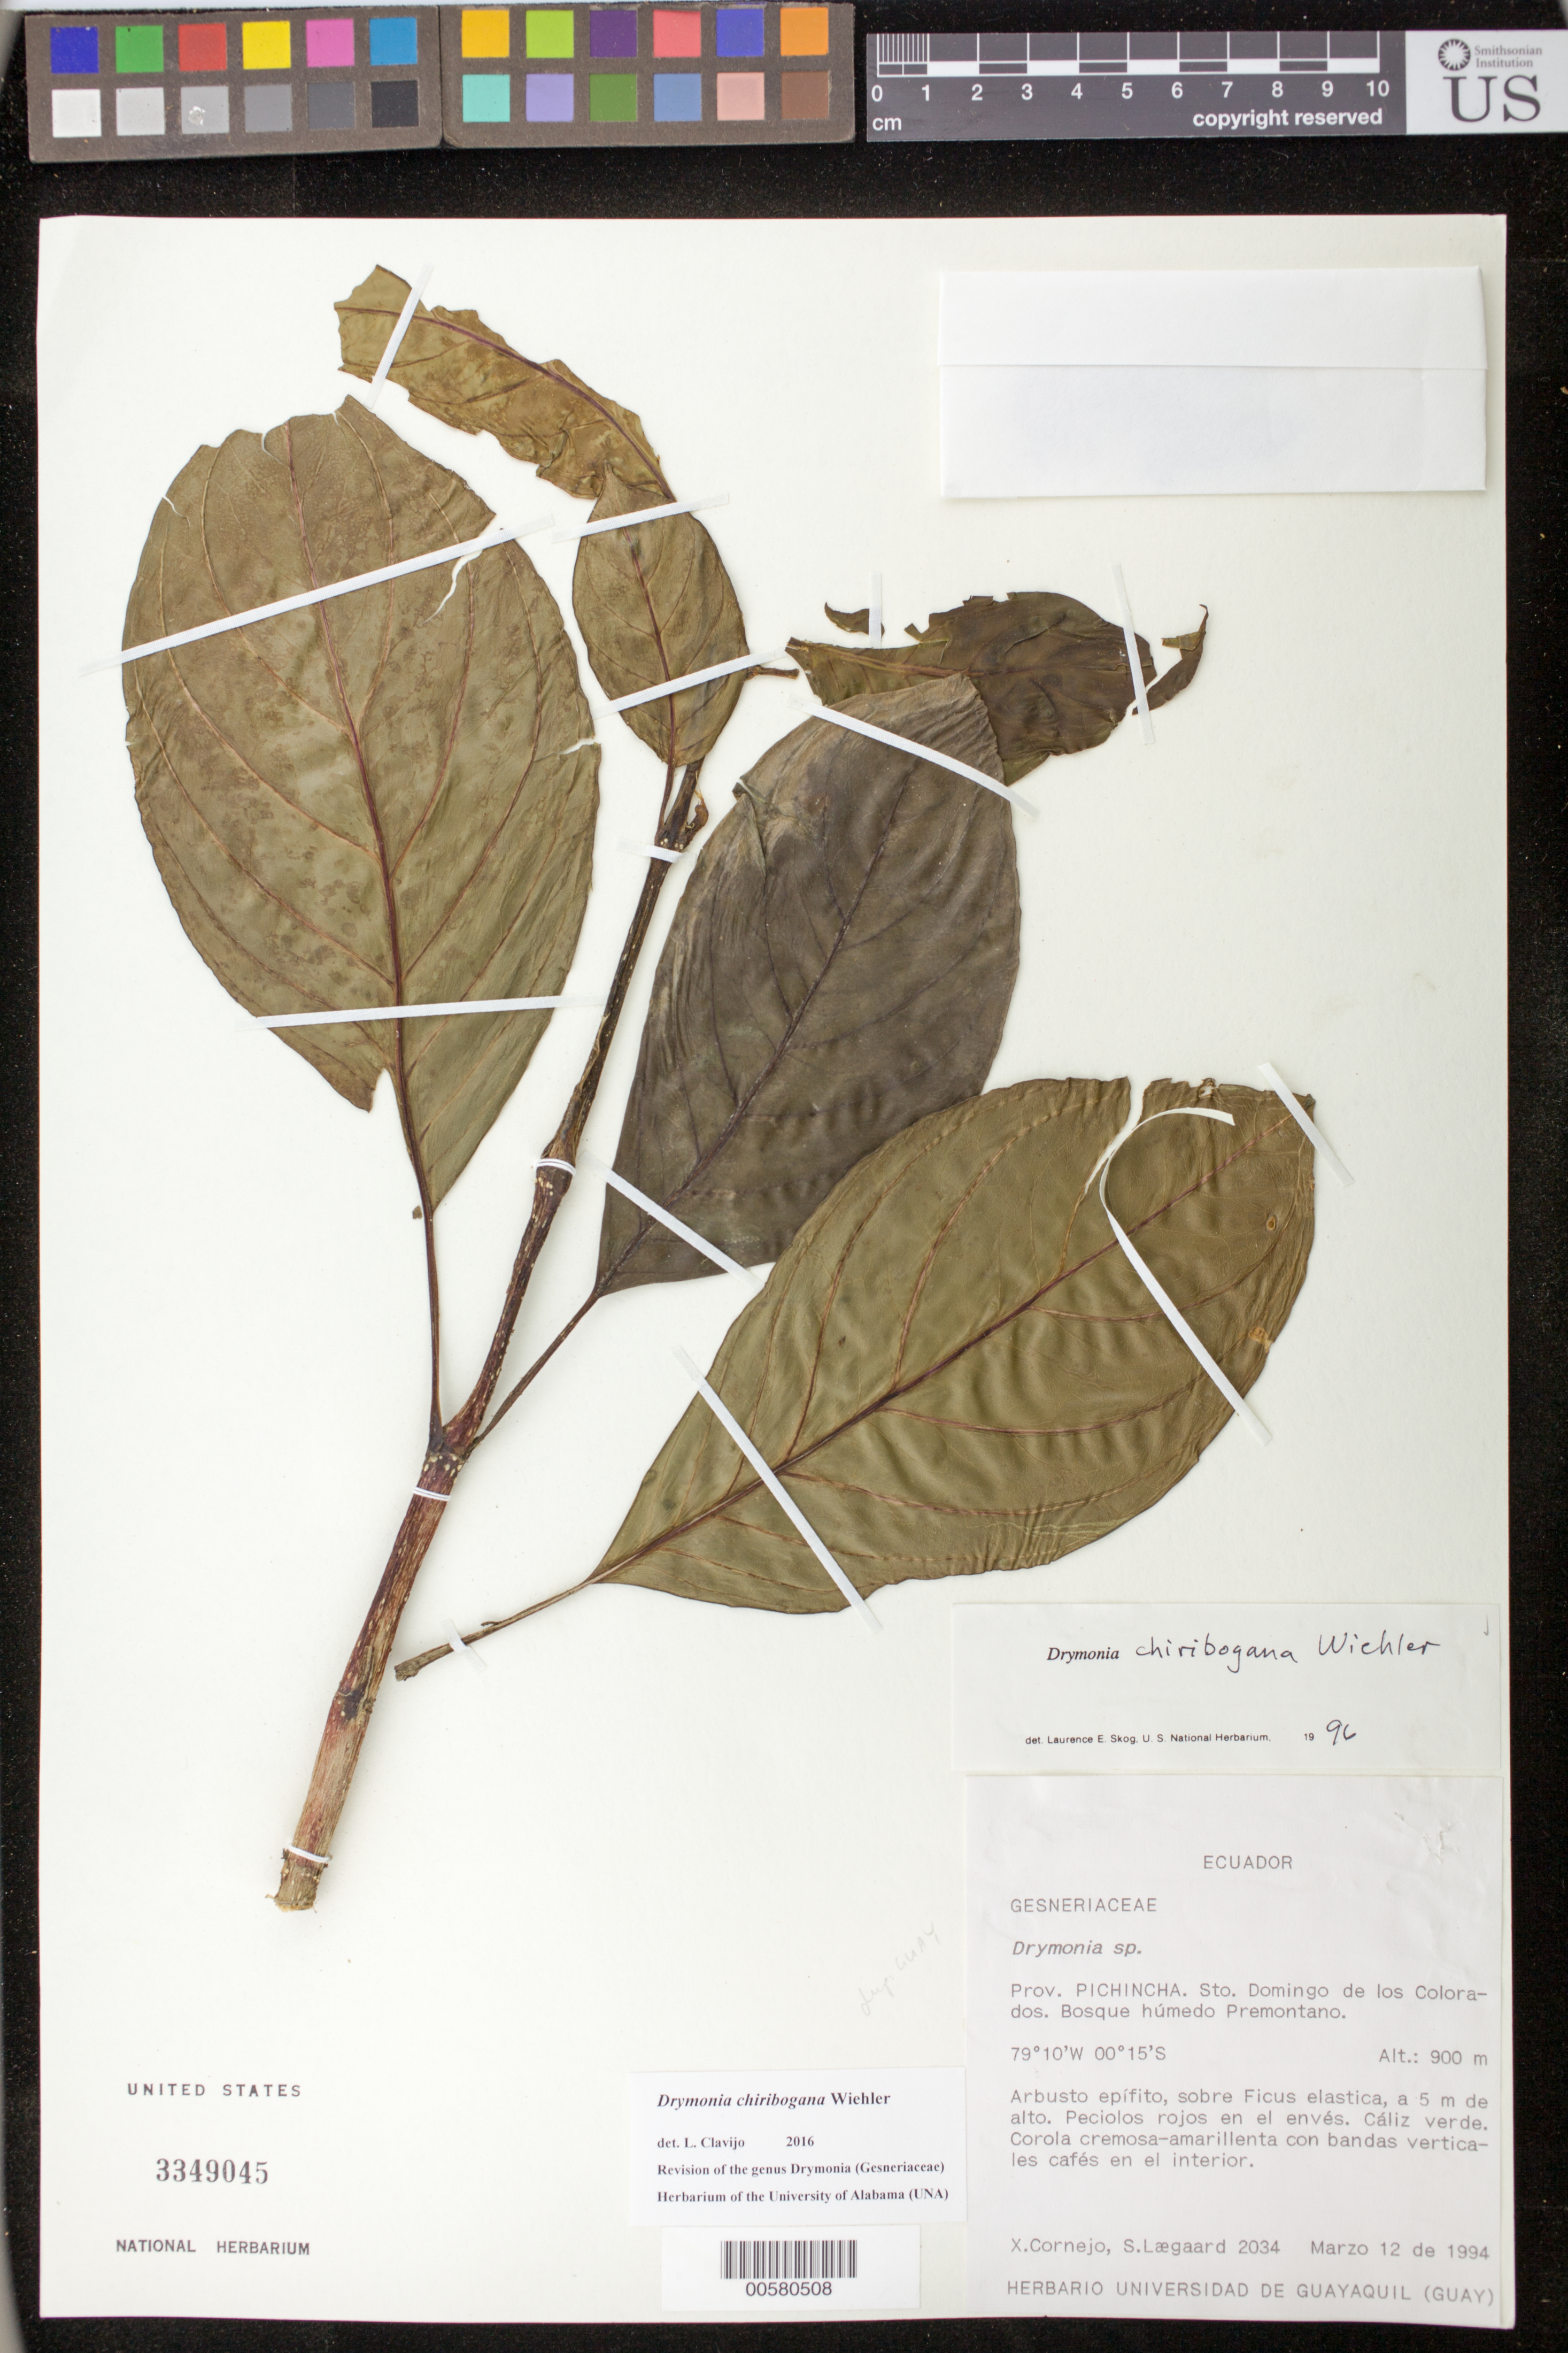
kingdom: Plantae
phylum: Tracheophyta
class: Magnoliopsida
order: Lamiales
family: Gesneriaceae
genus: Drymonia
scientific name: Drymonia chiribogana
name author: Wiehler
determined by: Skog, Laurence E.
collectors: X. F. Cornejo & S. Lægaard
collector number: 2034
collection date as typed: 12 Mar 1994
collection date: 1994-03-12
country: Ecuador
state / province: Pichincha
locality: Sto. Domingo de los Colorados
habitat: Bosque húmedo premontano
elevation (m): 900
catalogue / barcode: US 3349045